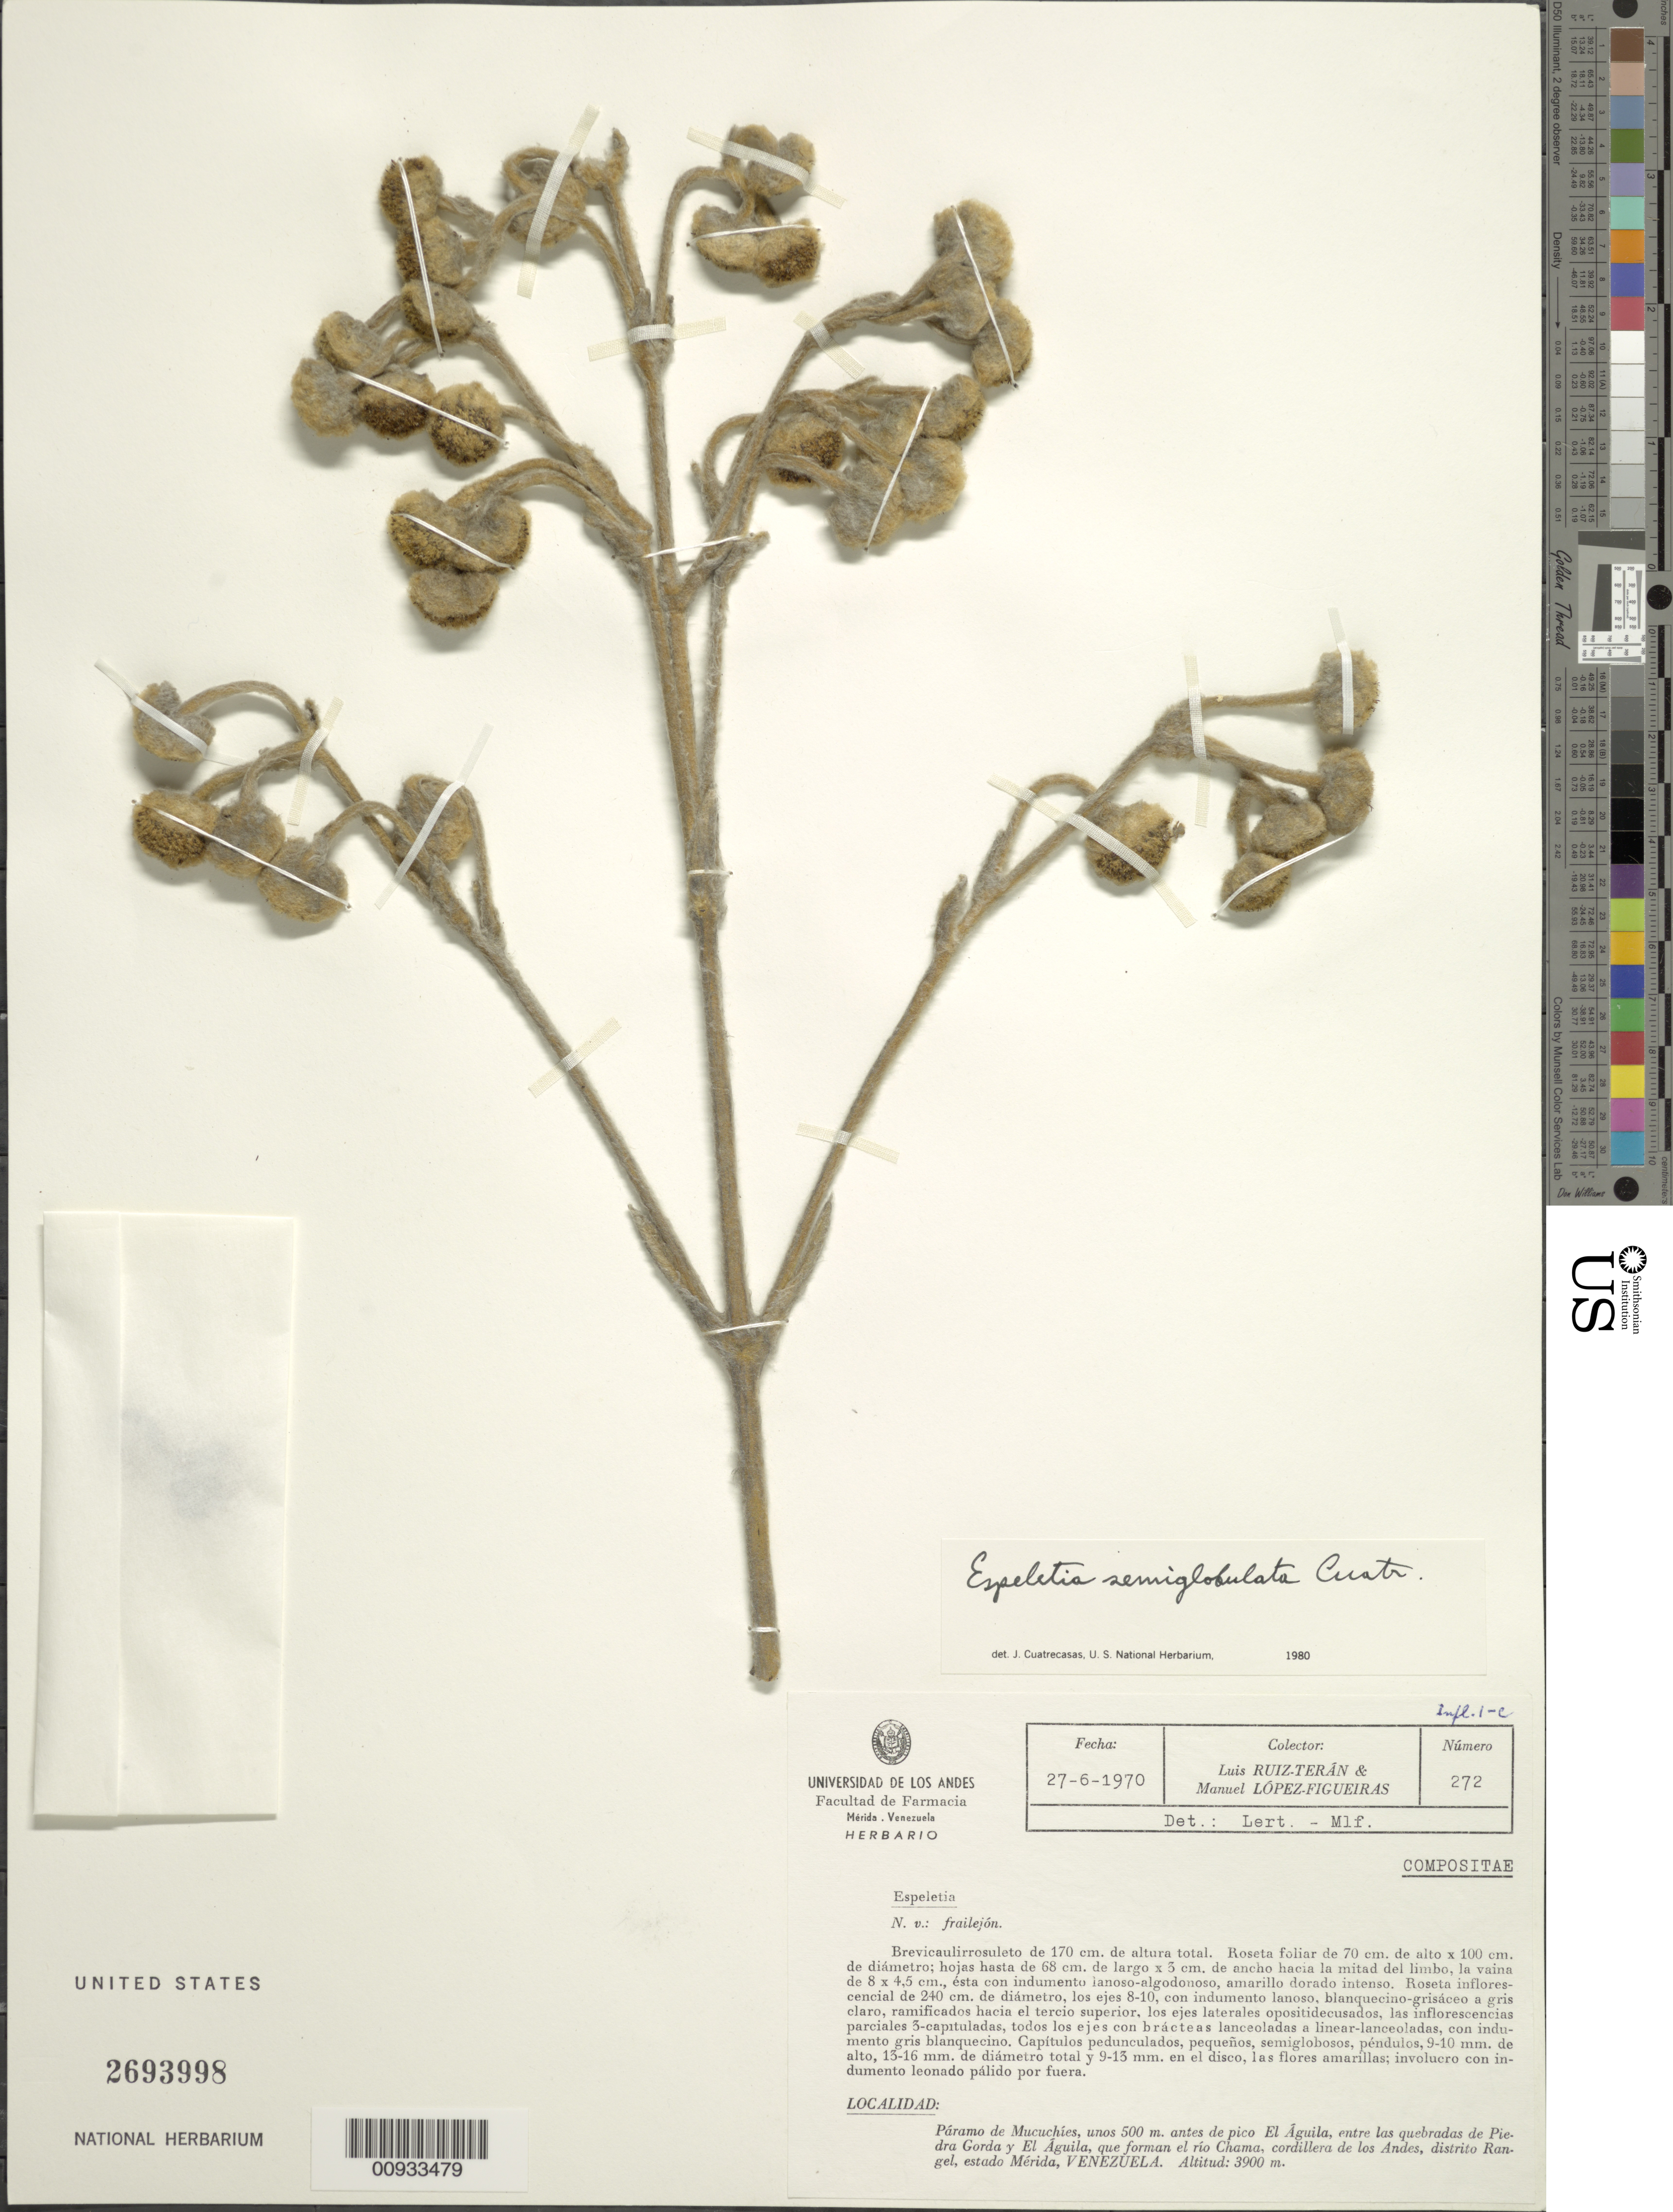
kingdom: Plantae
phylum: Tracheophyta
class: Magnoliopsida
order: Asterales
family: Asteraceae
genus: Espeletia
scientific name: Espeletia semiglobulata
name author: Cuatrec.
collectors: L. Teran & M. López Figueiras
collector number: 272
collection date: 1970-06-27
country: Venezuela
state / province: Mérida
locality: Paramo de Mucuchies, unos 500 m. antes de pico El Aguila, entre las quebradas de Piedra Gorda y El Aguila, que forman el rio Chama, Cordillera de Los Andes, Distrito Rangel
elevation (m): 3900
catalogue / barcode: US 2693998